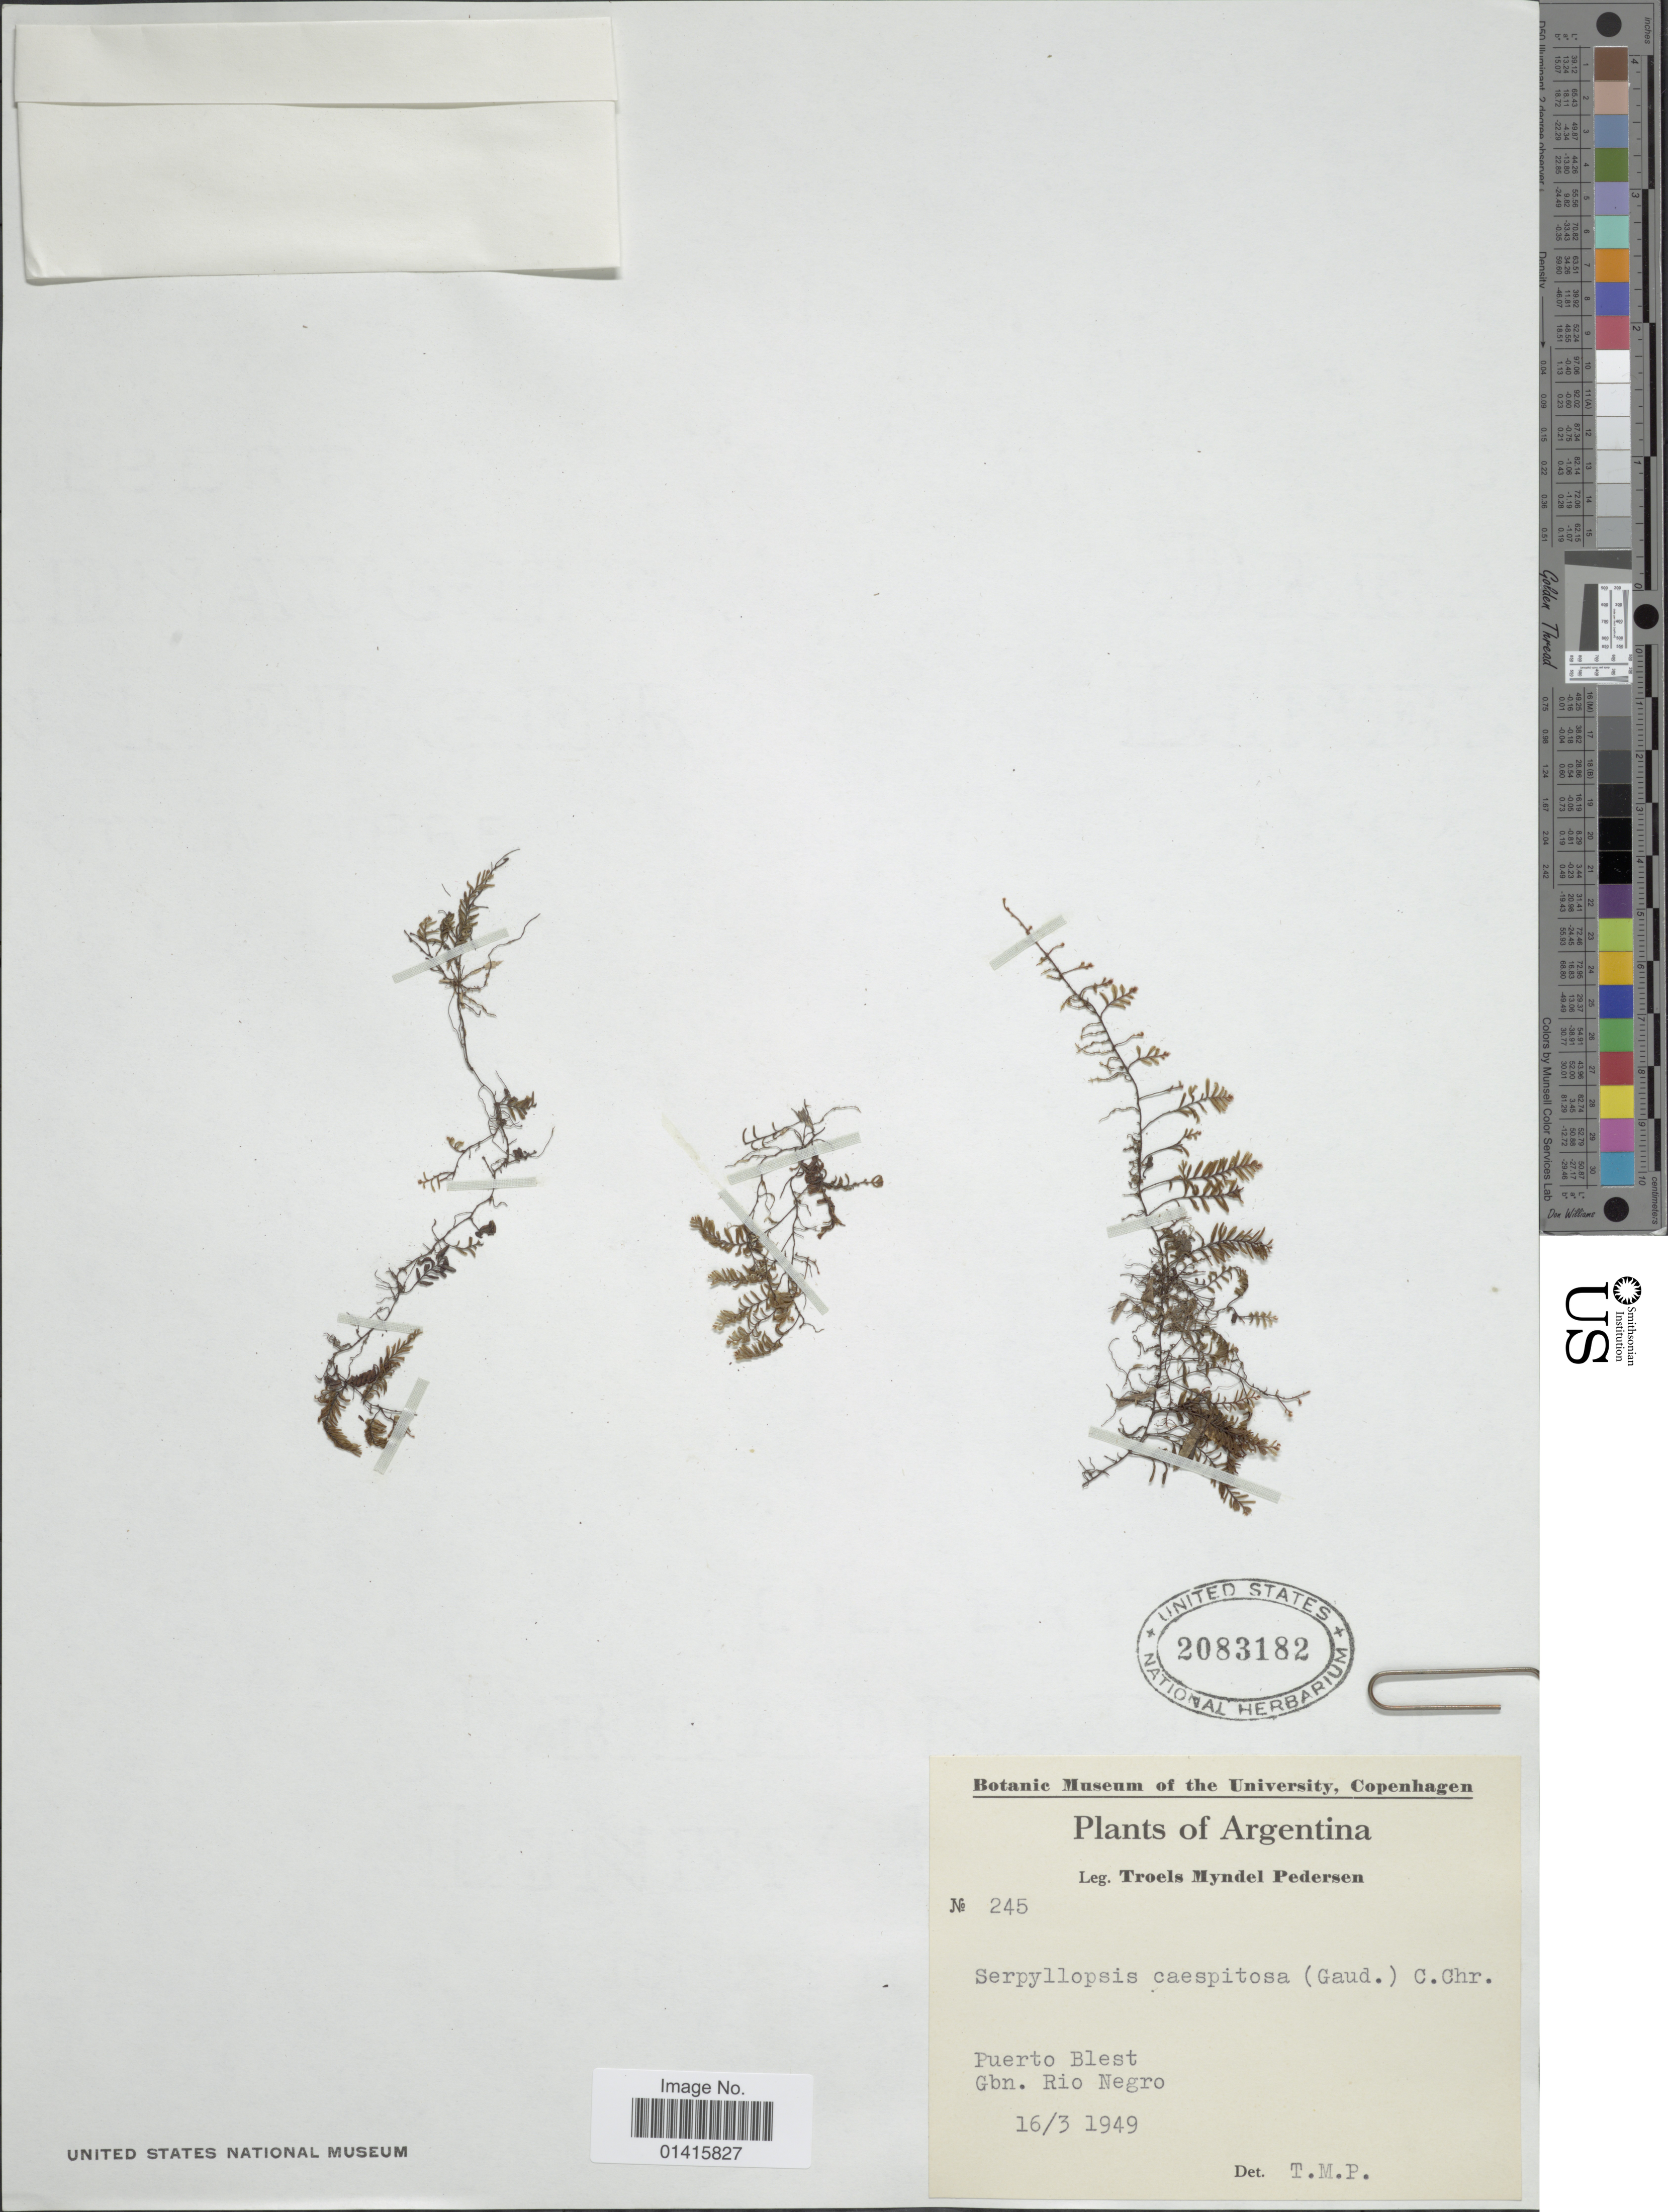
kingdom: Plantae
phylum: Tracheophyta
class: Polypodiopsida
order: Hymenophyllales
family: Hymenophyllaceae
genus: Hymenophyllum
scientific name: Hymenophyllum caespitosum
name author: Gaudich.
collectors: T. Pederson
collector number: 245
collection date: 1949-03-16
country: Argentina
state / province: Rio Negro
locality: Puerto Blest, Gbn. Rio Negro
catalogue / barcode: US 2083182